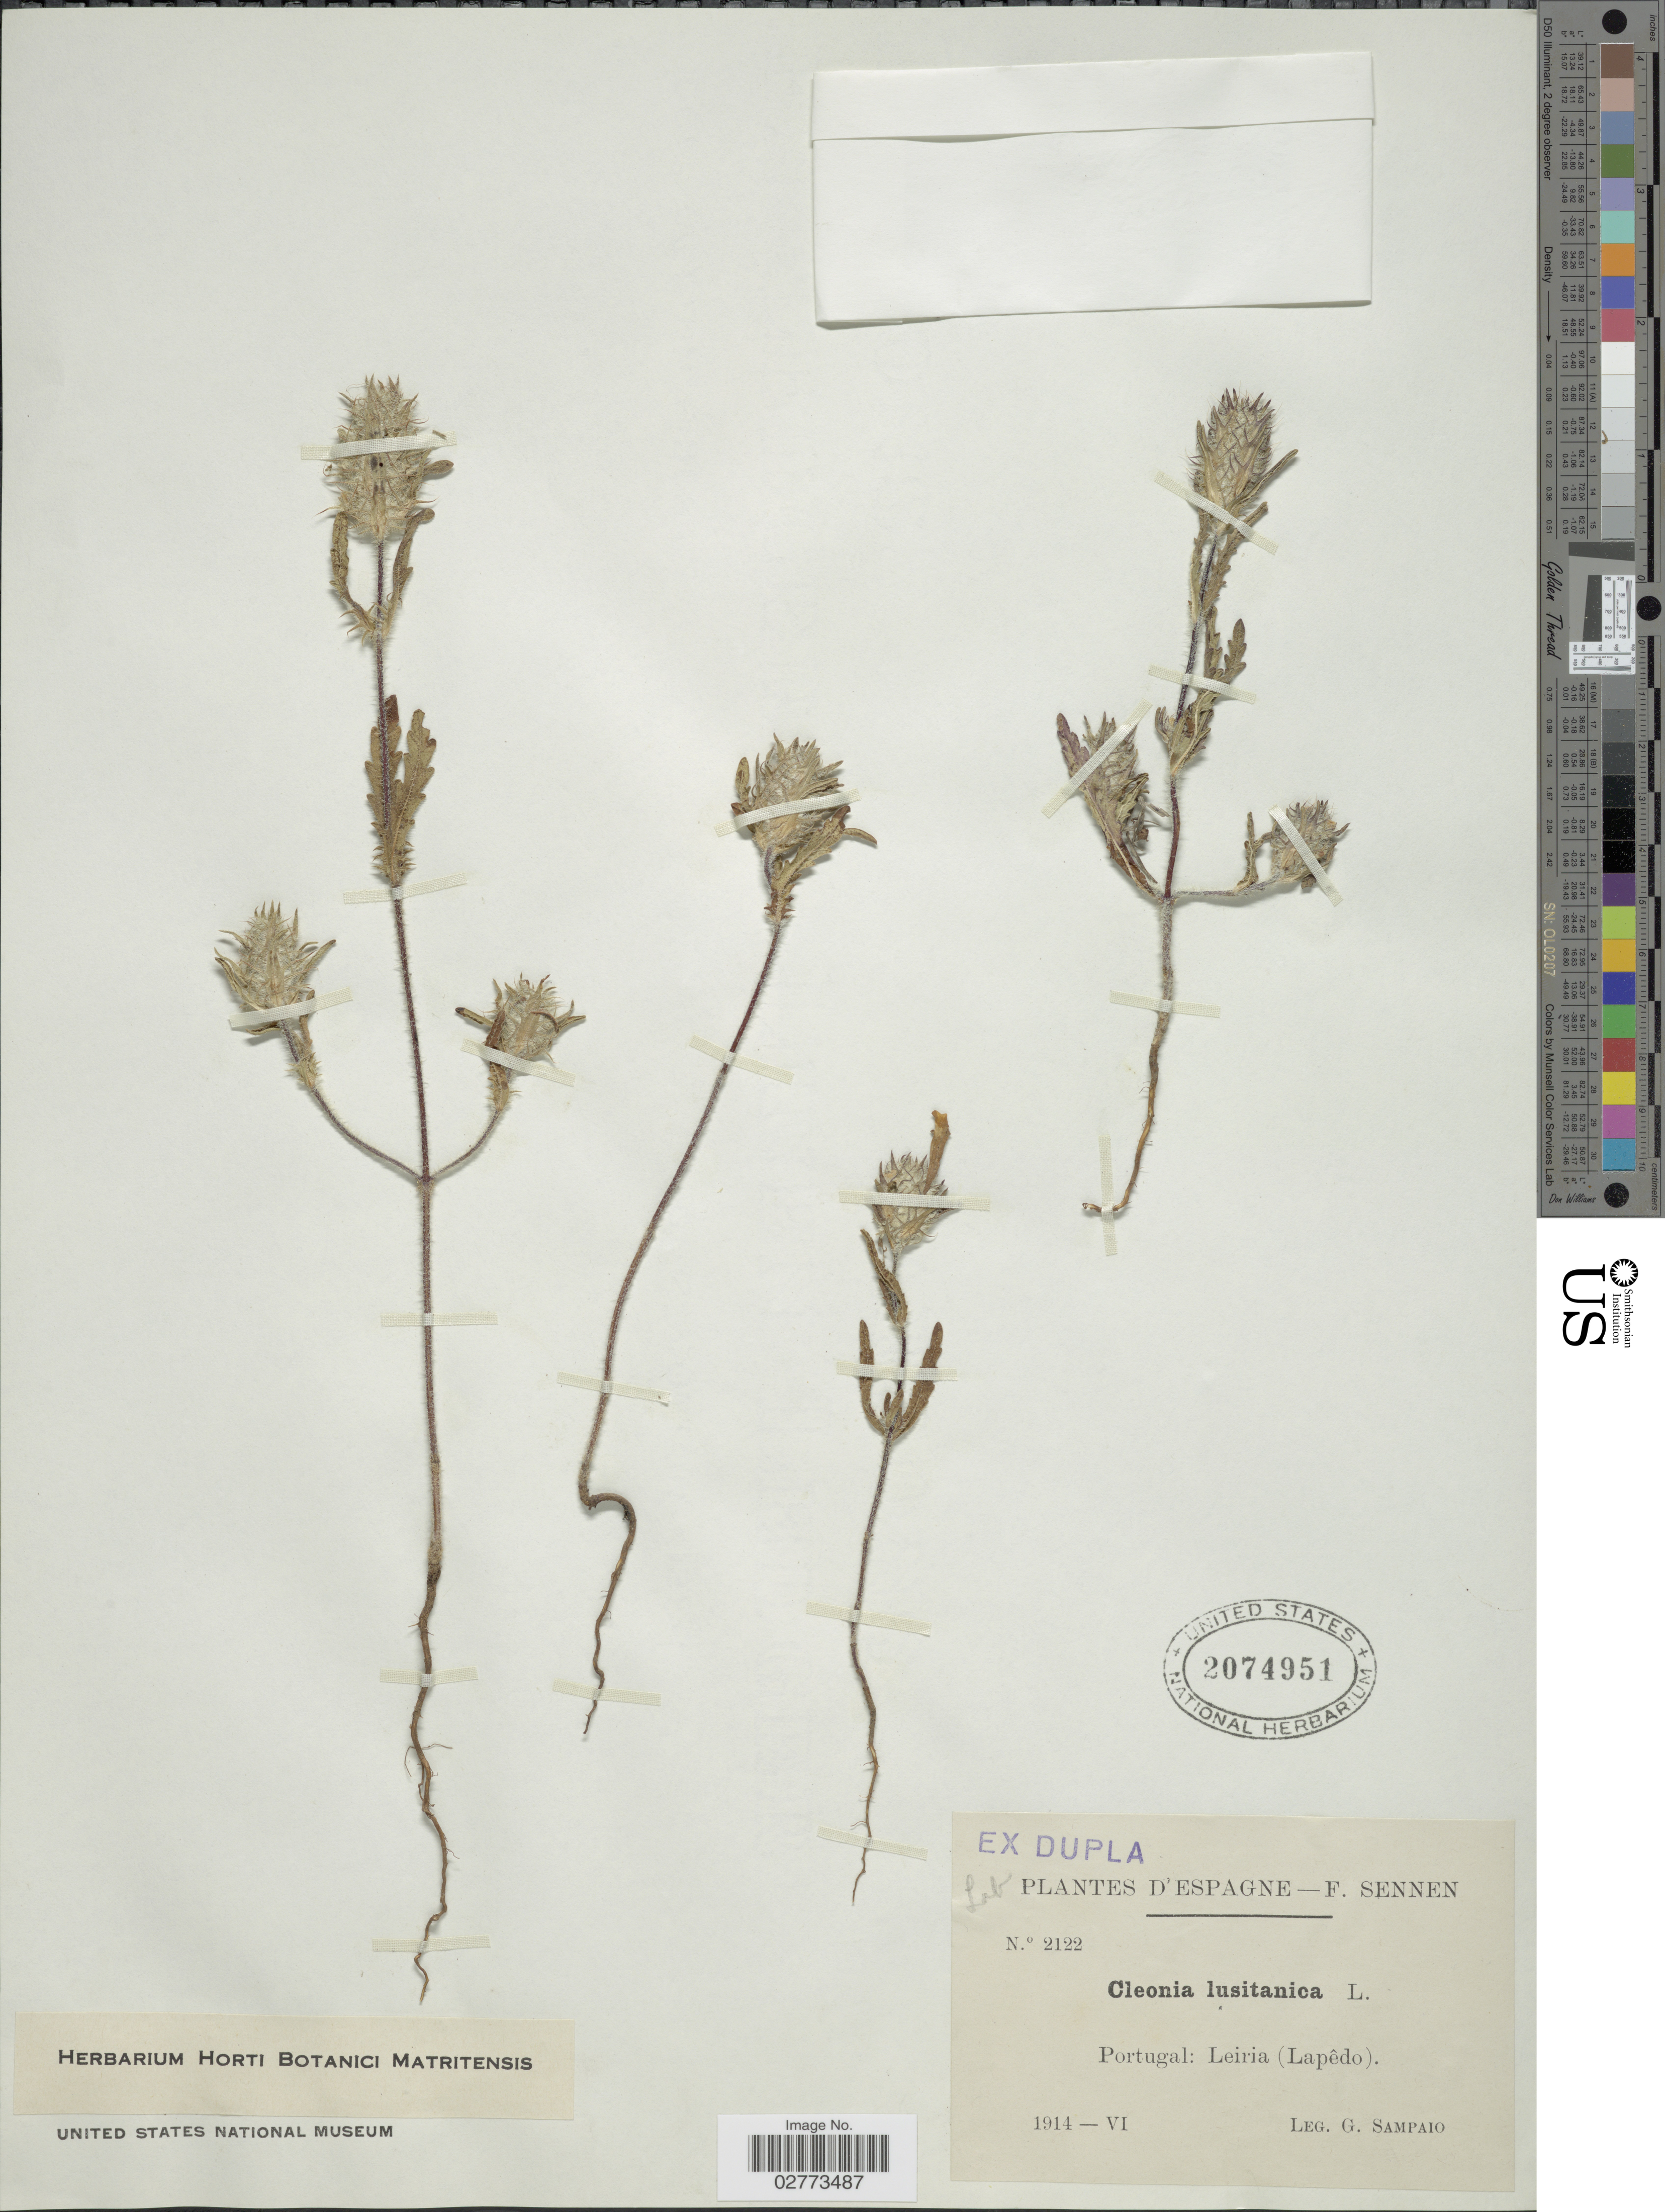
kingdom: Plantae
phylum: Tracheophyta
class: Magnoliopsida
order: Lamiales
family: Lamiaceae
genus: Cleonia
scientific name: Cleonia lusitanica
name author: (L.) L.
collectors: G. A. Sampaio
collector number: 2122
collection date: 1914-06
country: Portugal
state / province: Leiria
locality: Portugal: Leiria (Lapêdo).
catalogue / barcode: US 2074951